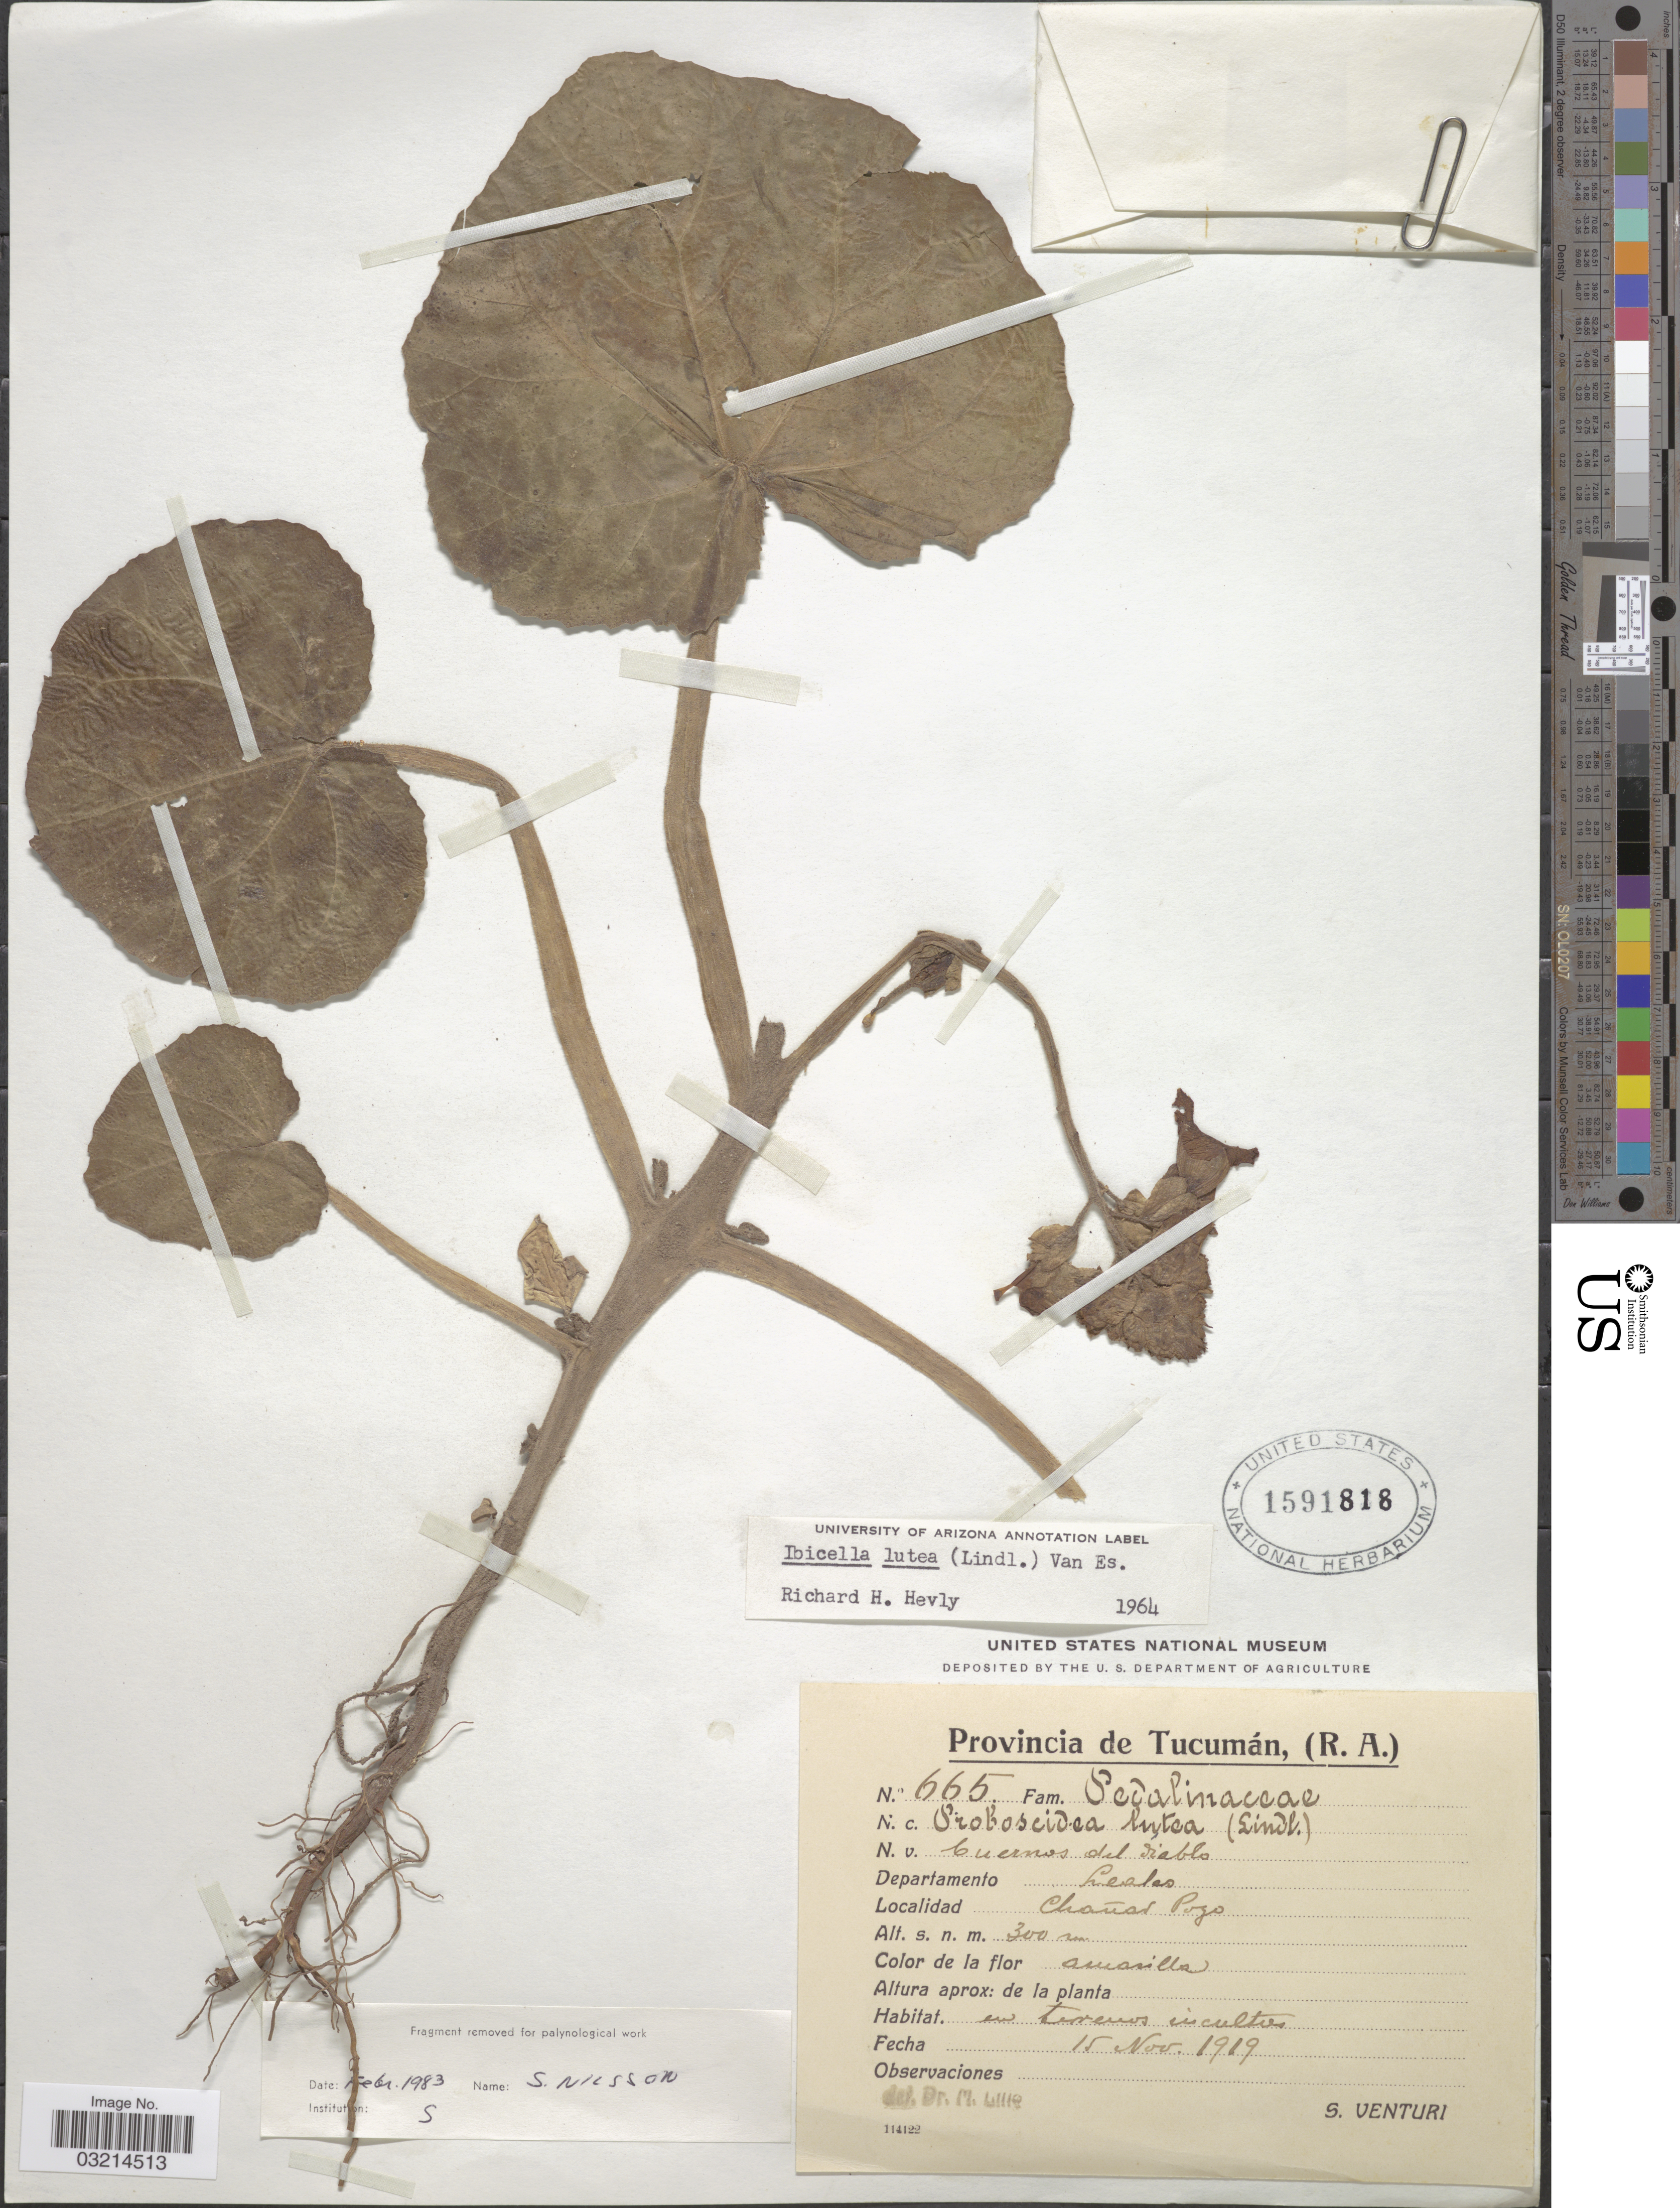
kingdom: Plantae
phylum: Tracheophyta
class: Magnoliopsida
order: Lamiales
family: Martyniaceae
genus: Ibicella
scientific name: Ibicella lutea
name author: (Lindl.) Van Eselt.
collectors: S. Venturi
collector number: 665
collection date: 1919-11-15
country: Argentina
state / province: Tucuman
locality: Departamento Leales, Chañar Pozo.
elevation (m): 300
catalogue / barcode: US 1591818